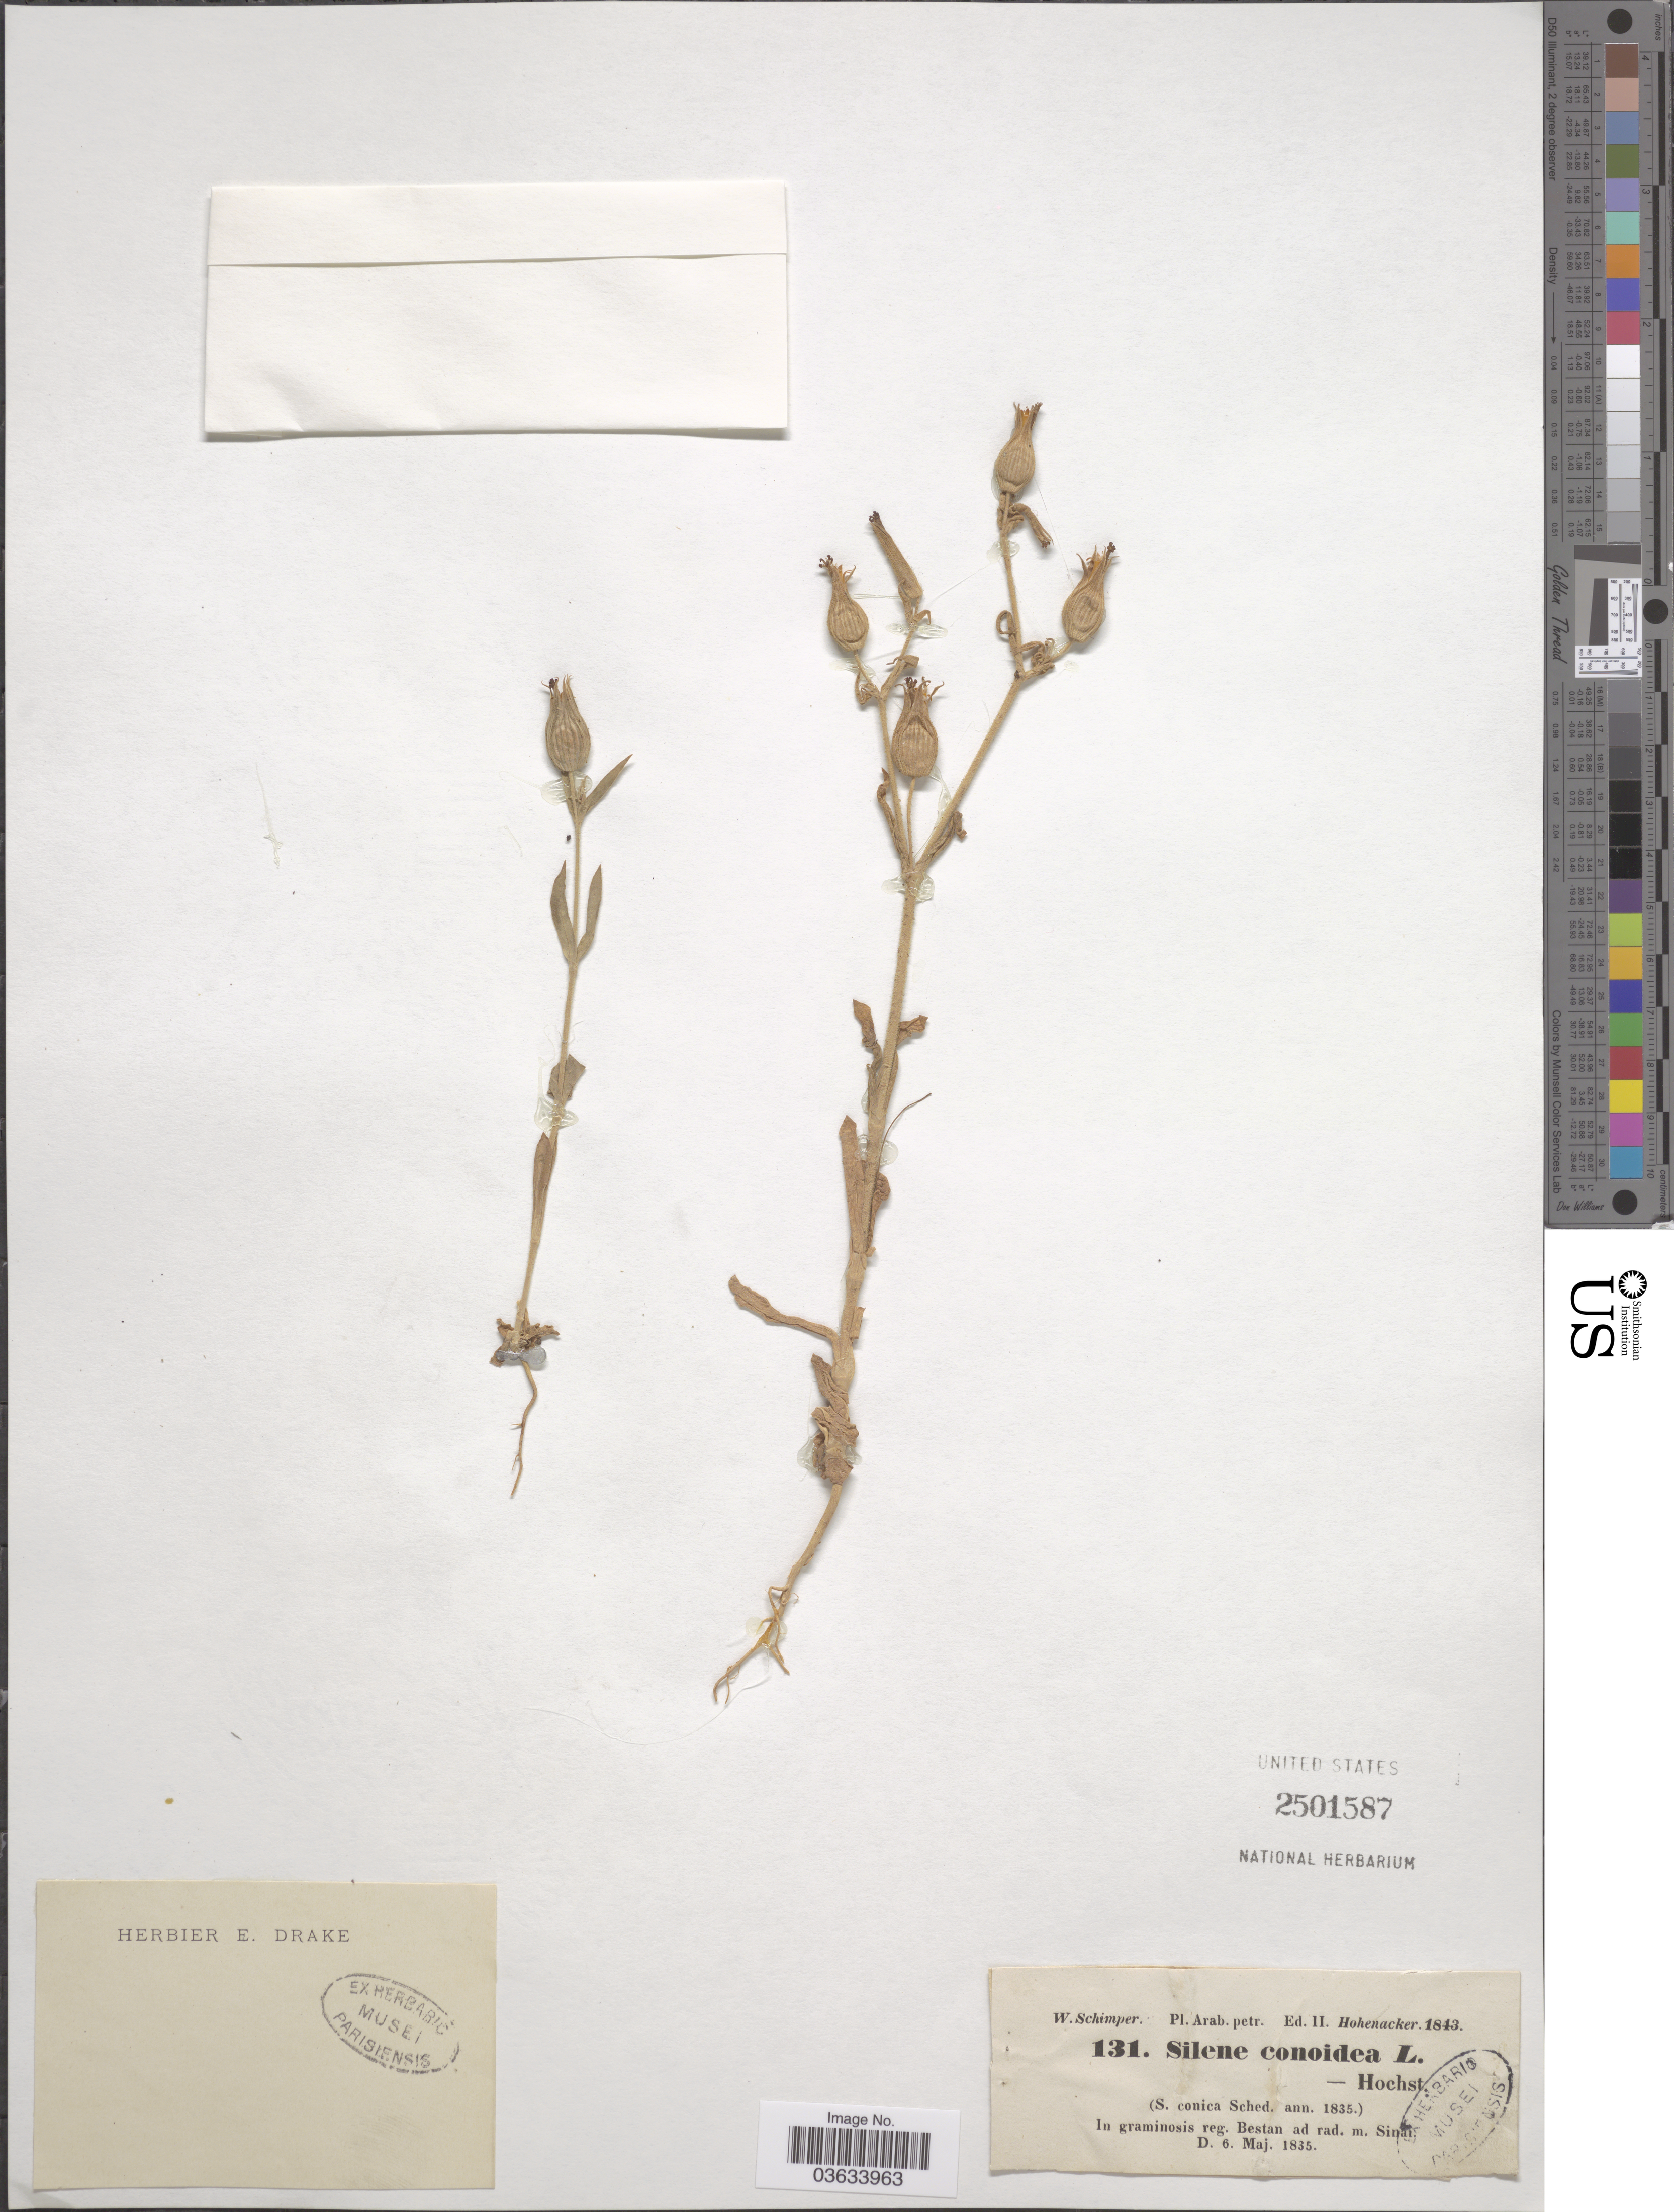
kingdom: Plantae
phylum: Tracheophyta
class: Magnoliopsida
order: Caryophyllales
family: Caryophyllaceae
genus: Silene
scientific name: Silene conoidea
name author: L.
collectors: W. Schimper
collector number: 131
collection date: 1835-05-06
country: Egypt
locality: Arab. petr. In graminosis reg. Bestan ad rad. m. Sinai.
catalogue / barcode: US 2501587